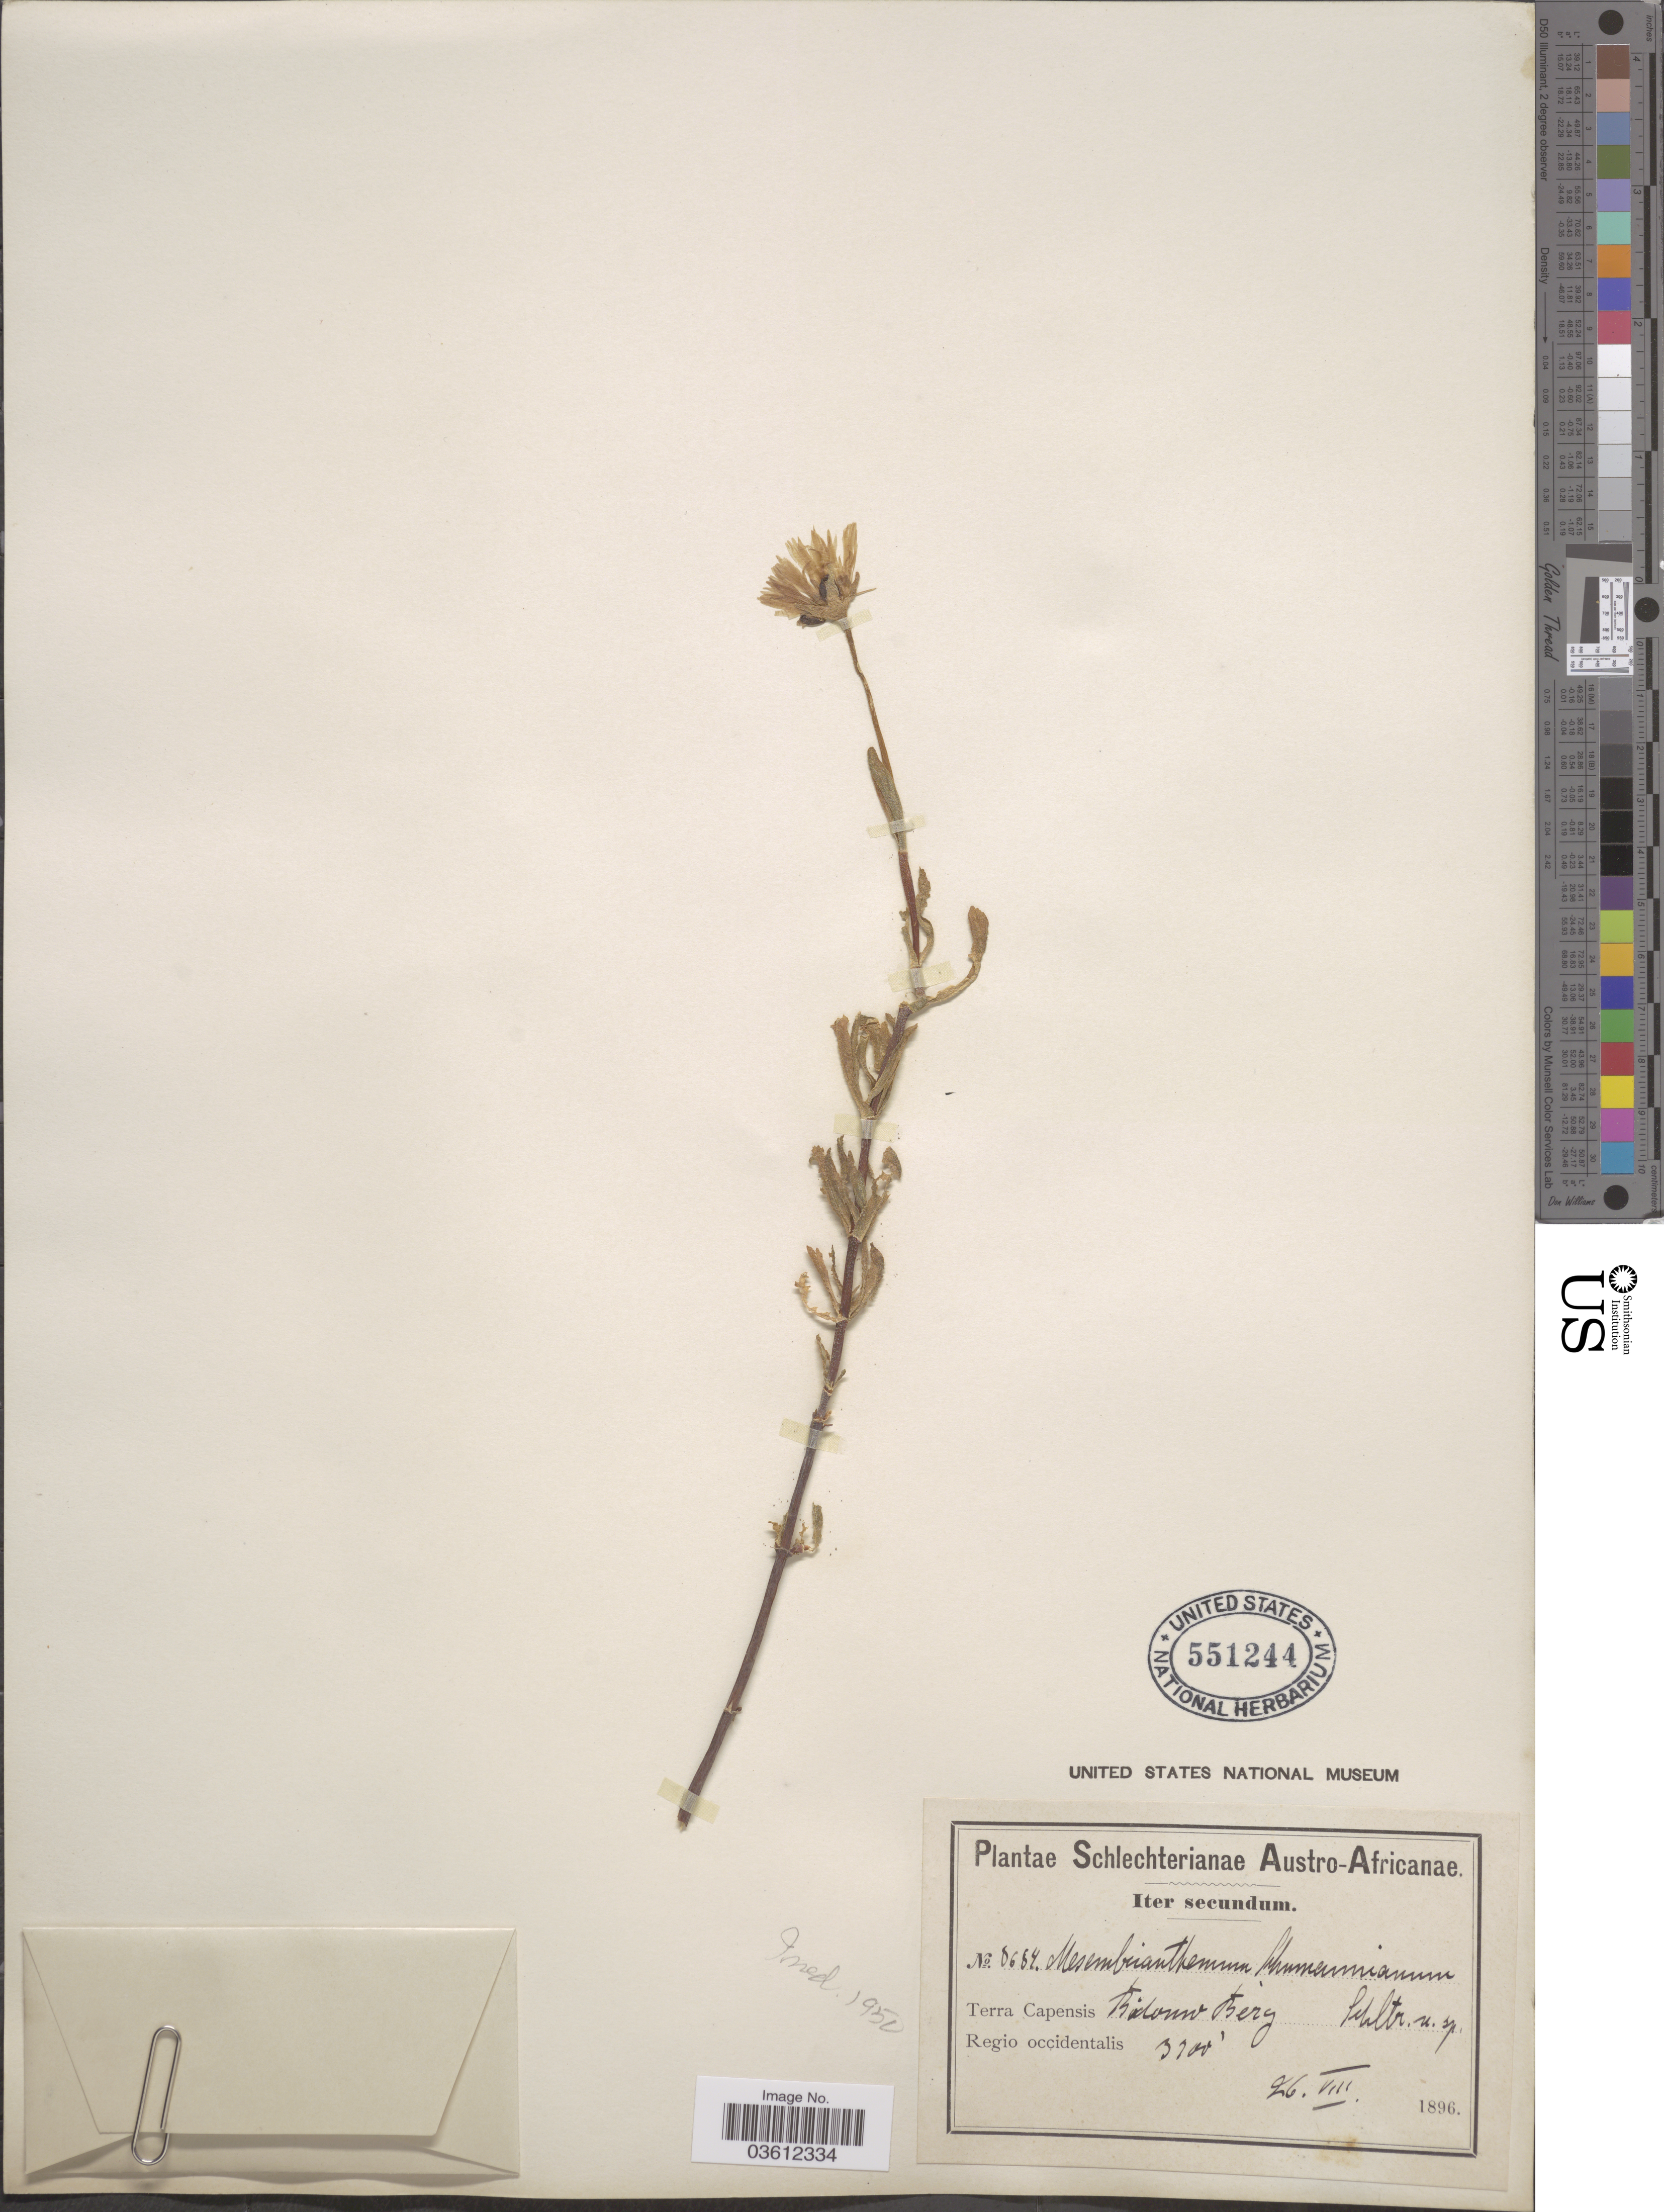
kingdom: Plantae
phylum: Tracheophyta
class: Magnoliopsida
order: Caryophyllales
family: Aizoaceae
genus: Delosperma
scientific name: Delosperma longipes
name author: L. Bolus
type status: Type Collection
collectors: Schlechter, --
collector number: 8684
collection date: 1896-08-26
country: South Africa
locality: Austro-Africanae. Terra Capensis Regio occidentalis. Bilauw [Blauw] Berg.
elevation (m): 1128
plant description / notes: Annotated as "Mesembrianthemum [sic] schumannianum Schltr., n. sp.", name apparently never published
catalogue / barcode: US 551244